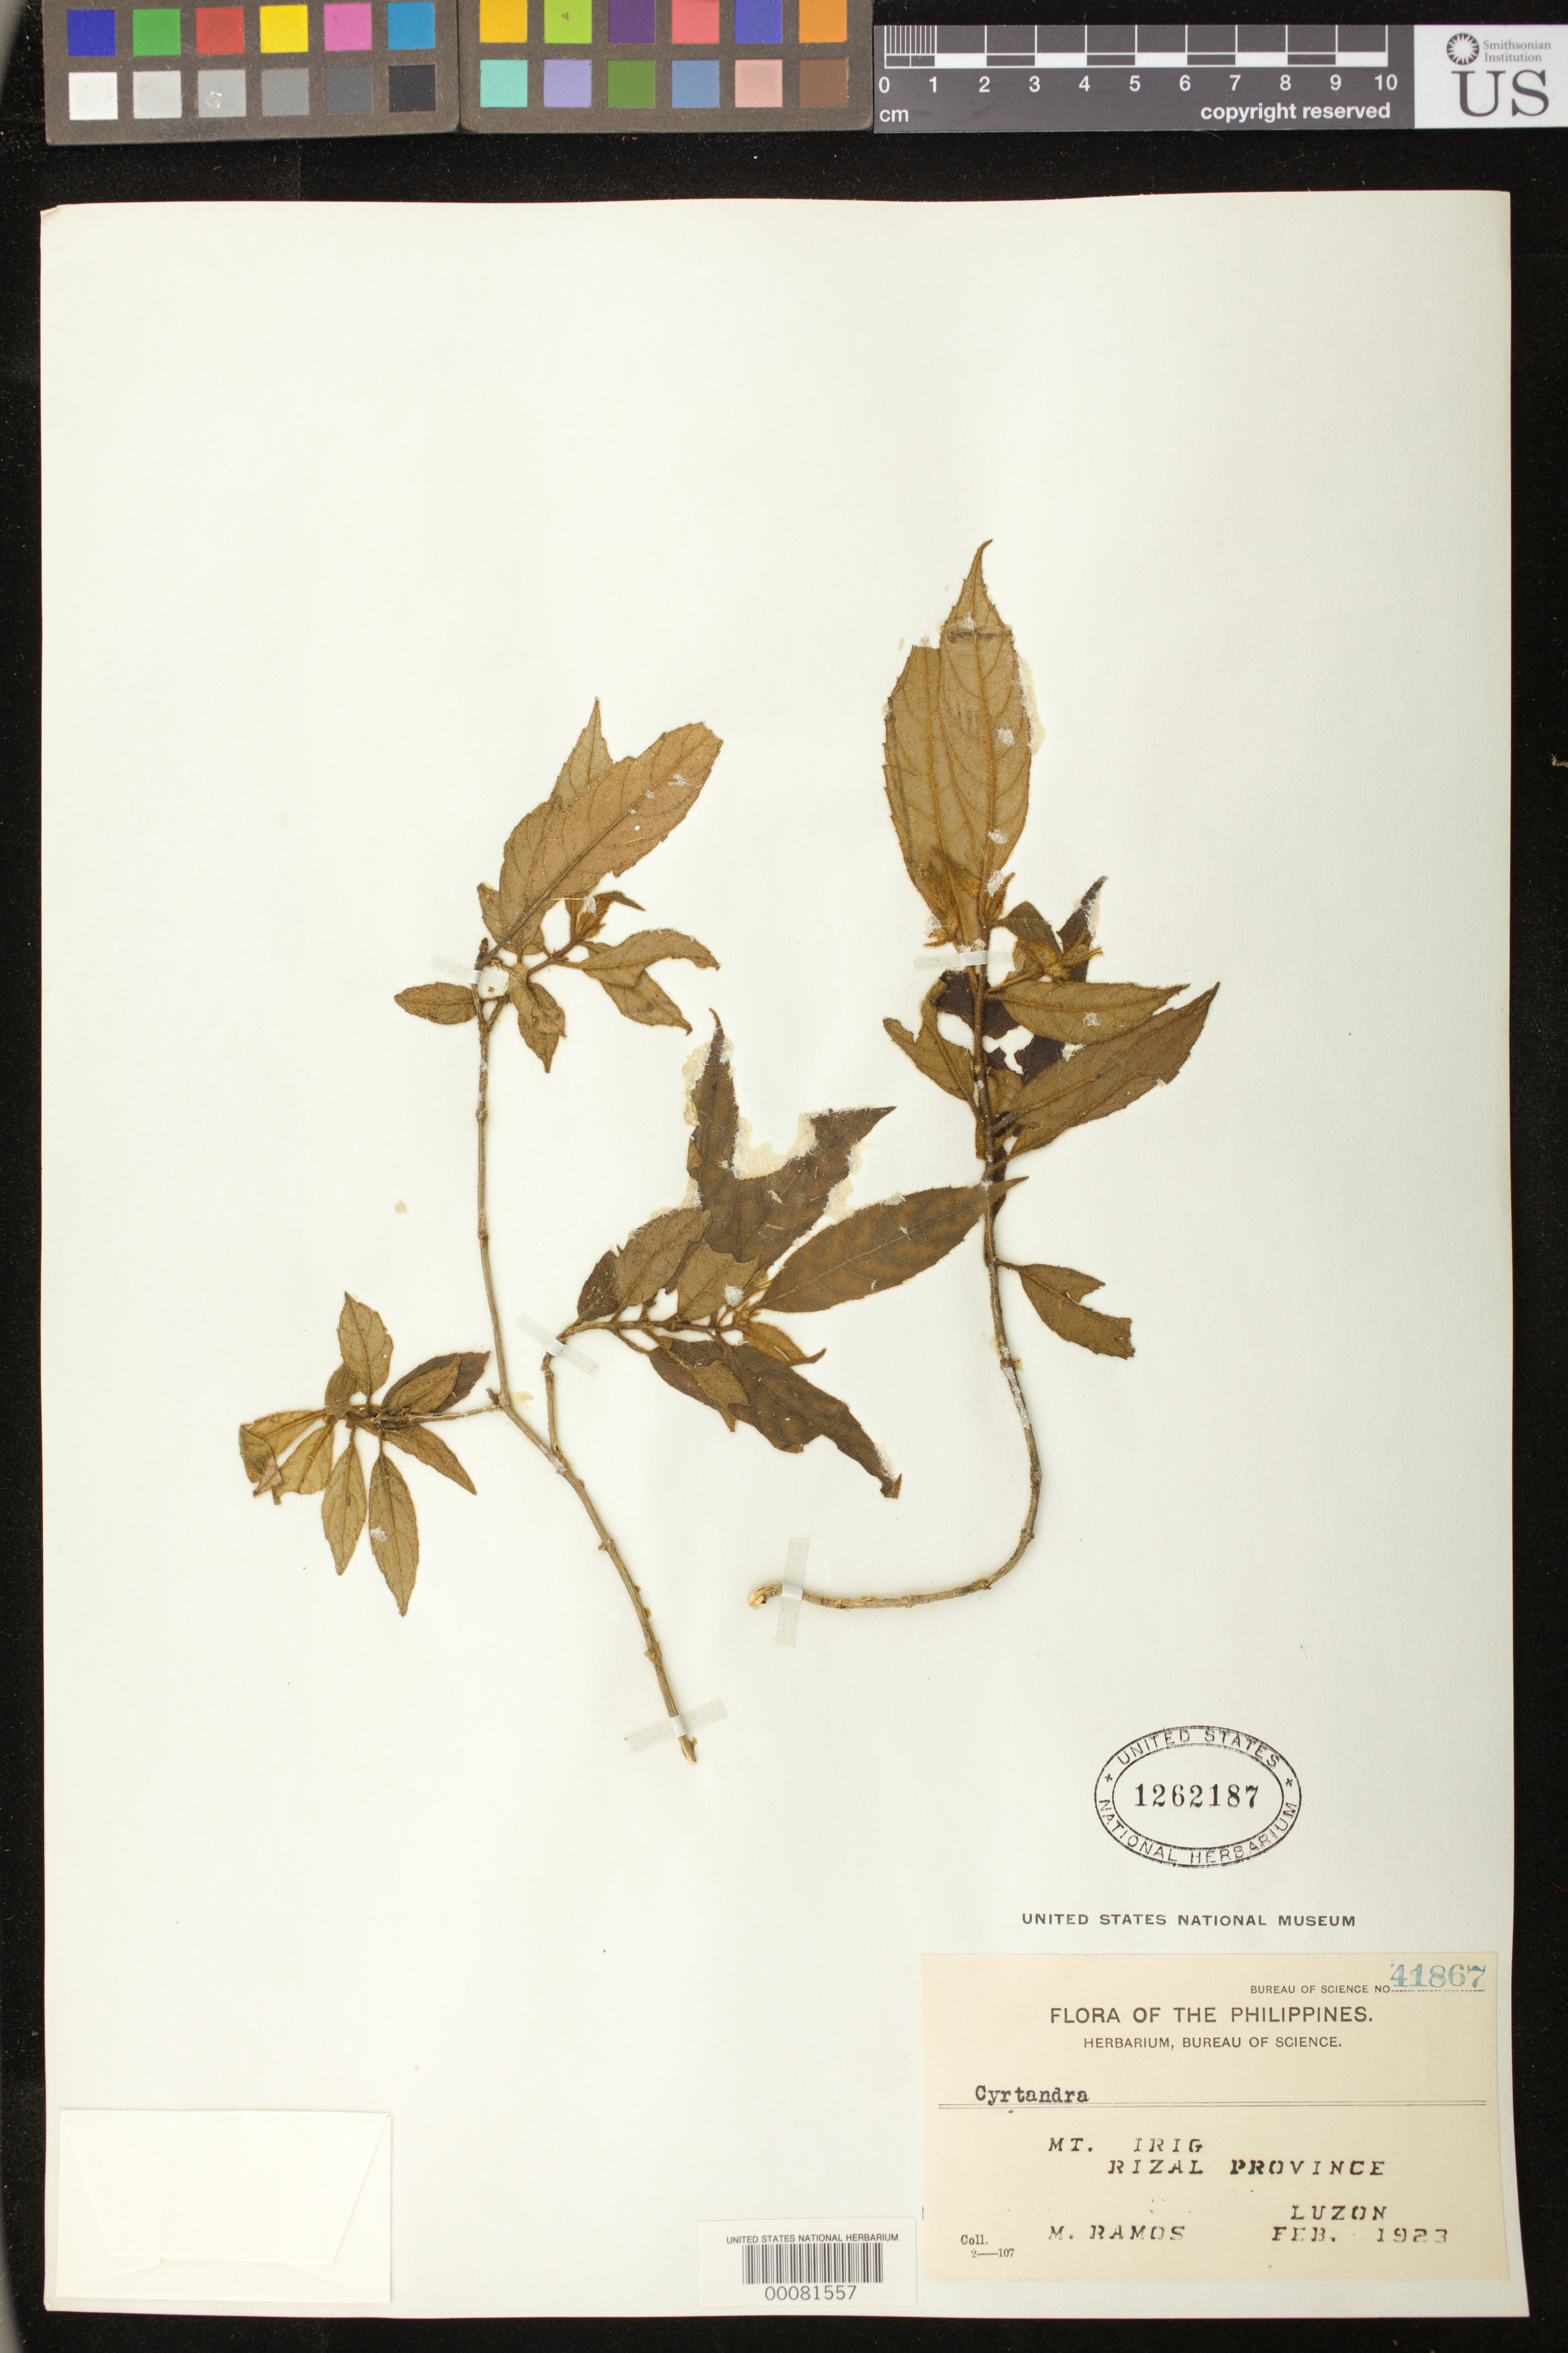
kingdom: Plantae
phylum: Tracheophyta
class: Magnoliopsida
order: Lamiales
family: Gesneriaceae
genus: Cyrtandra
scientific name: Cyrtandra sp.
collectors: M. Ramos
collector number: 41867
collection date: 1923-02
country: Philippines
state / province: Calabarzon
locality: Mt. Irig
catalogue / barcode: US 1262187